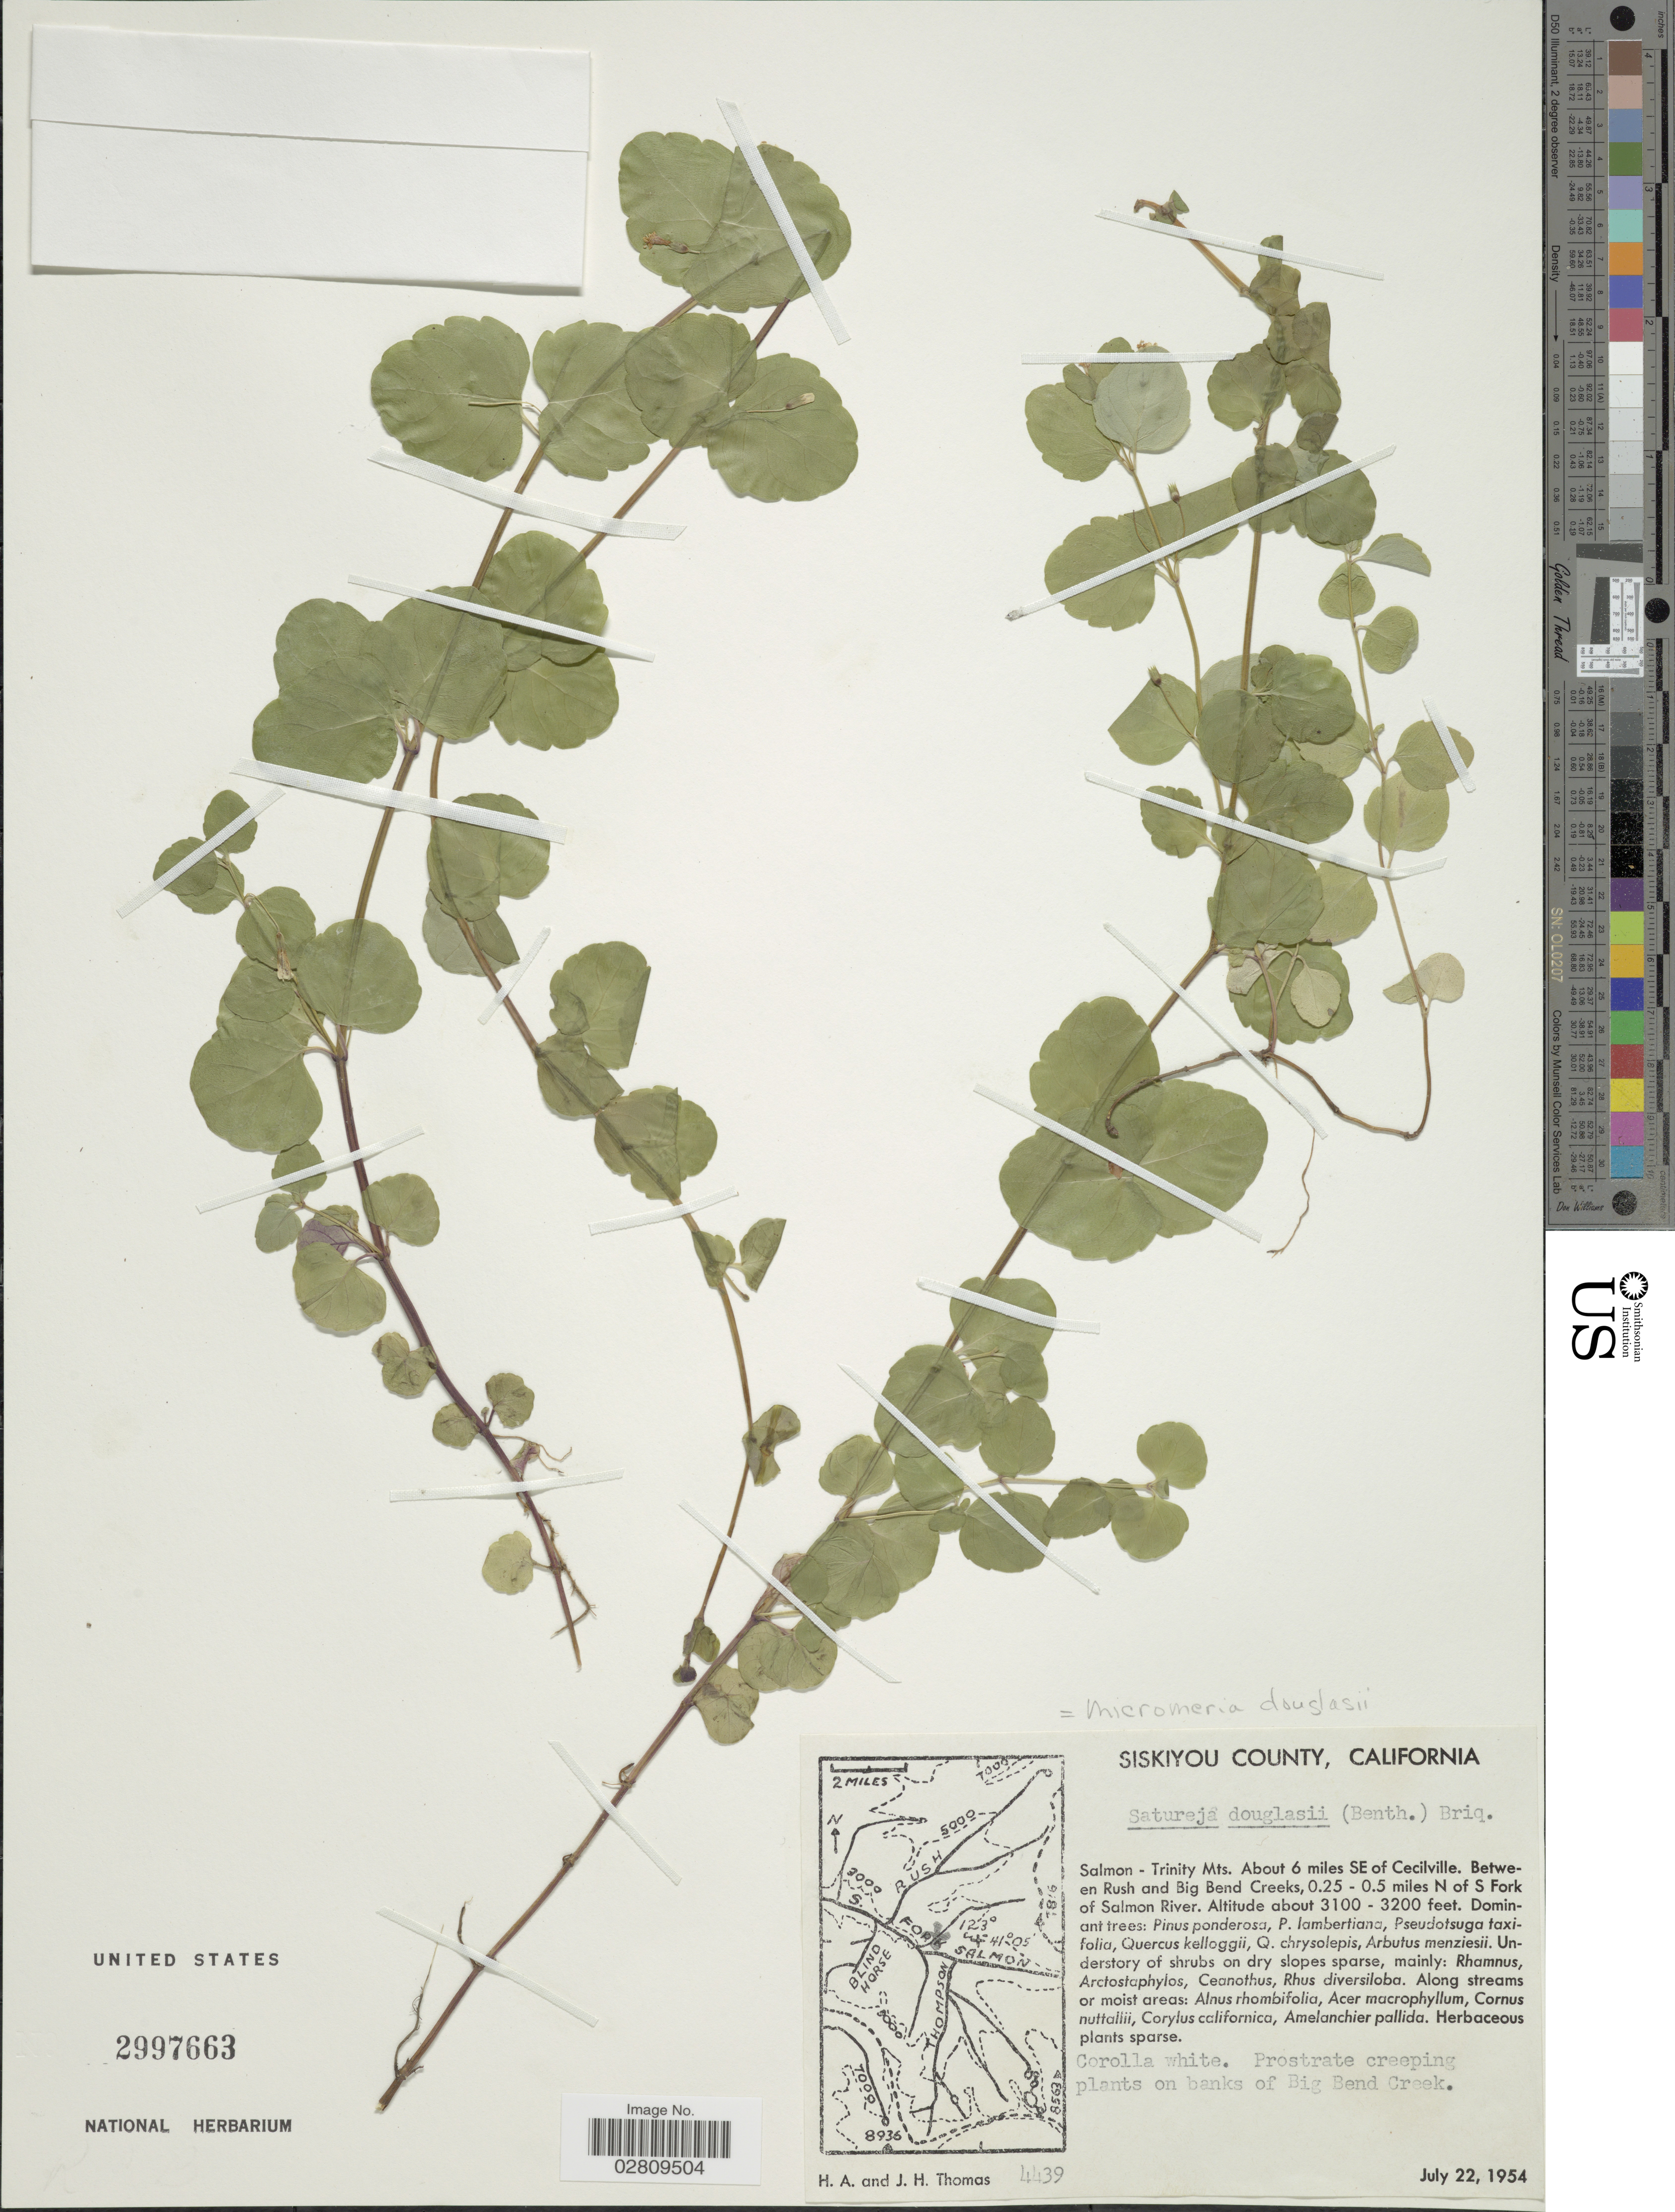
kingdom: Plantae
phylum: Tracheophyta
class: Magnoliopsida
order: Lamiales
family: Lamiaceae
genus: Micromeria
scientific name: Micromeria douglasii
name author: Benth.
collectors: H. Thomas & J. H. Thomas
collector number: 4439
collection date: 1954-07-22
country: United States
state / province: California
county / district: Siskiyou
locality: Siskiyou County. Salmon - Trinity Mts. About 6 miles SE of Cecilville. Between Rush and Big Bend Creeks, 0.25 - 0.5 miles N of S Fork of Salmon River.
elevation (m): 945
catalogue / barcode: US 2997663